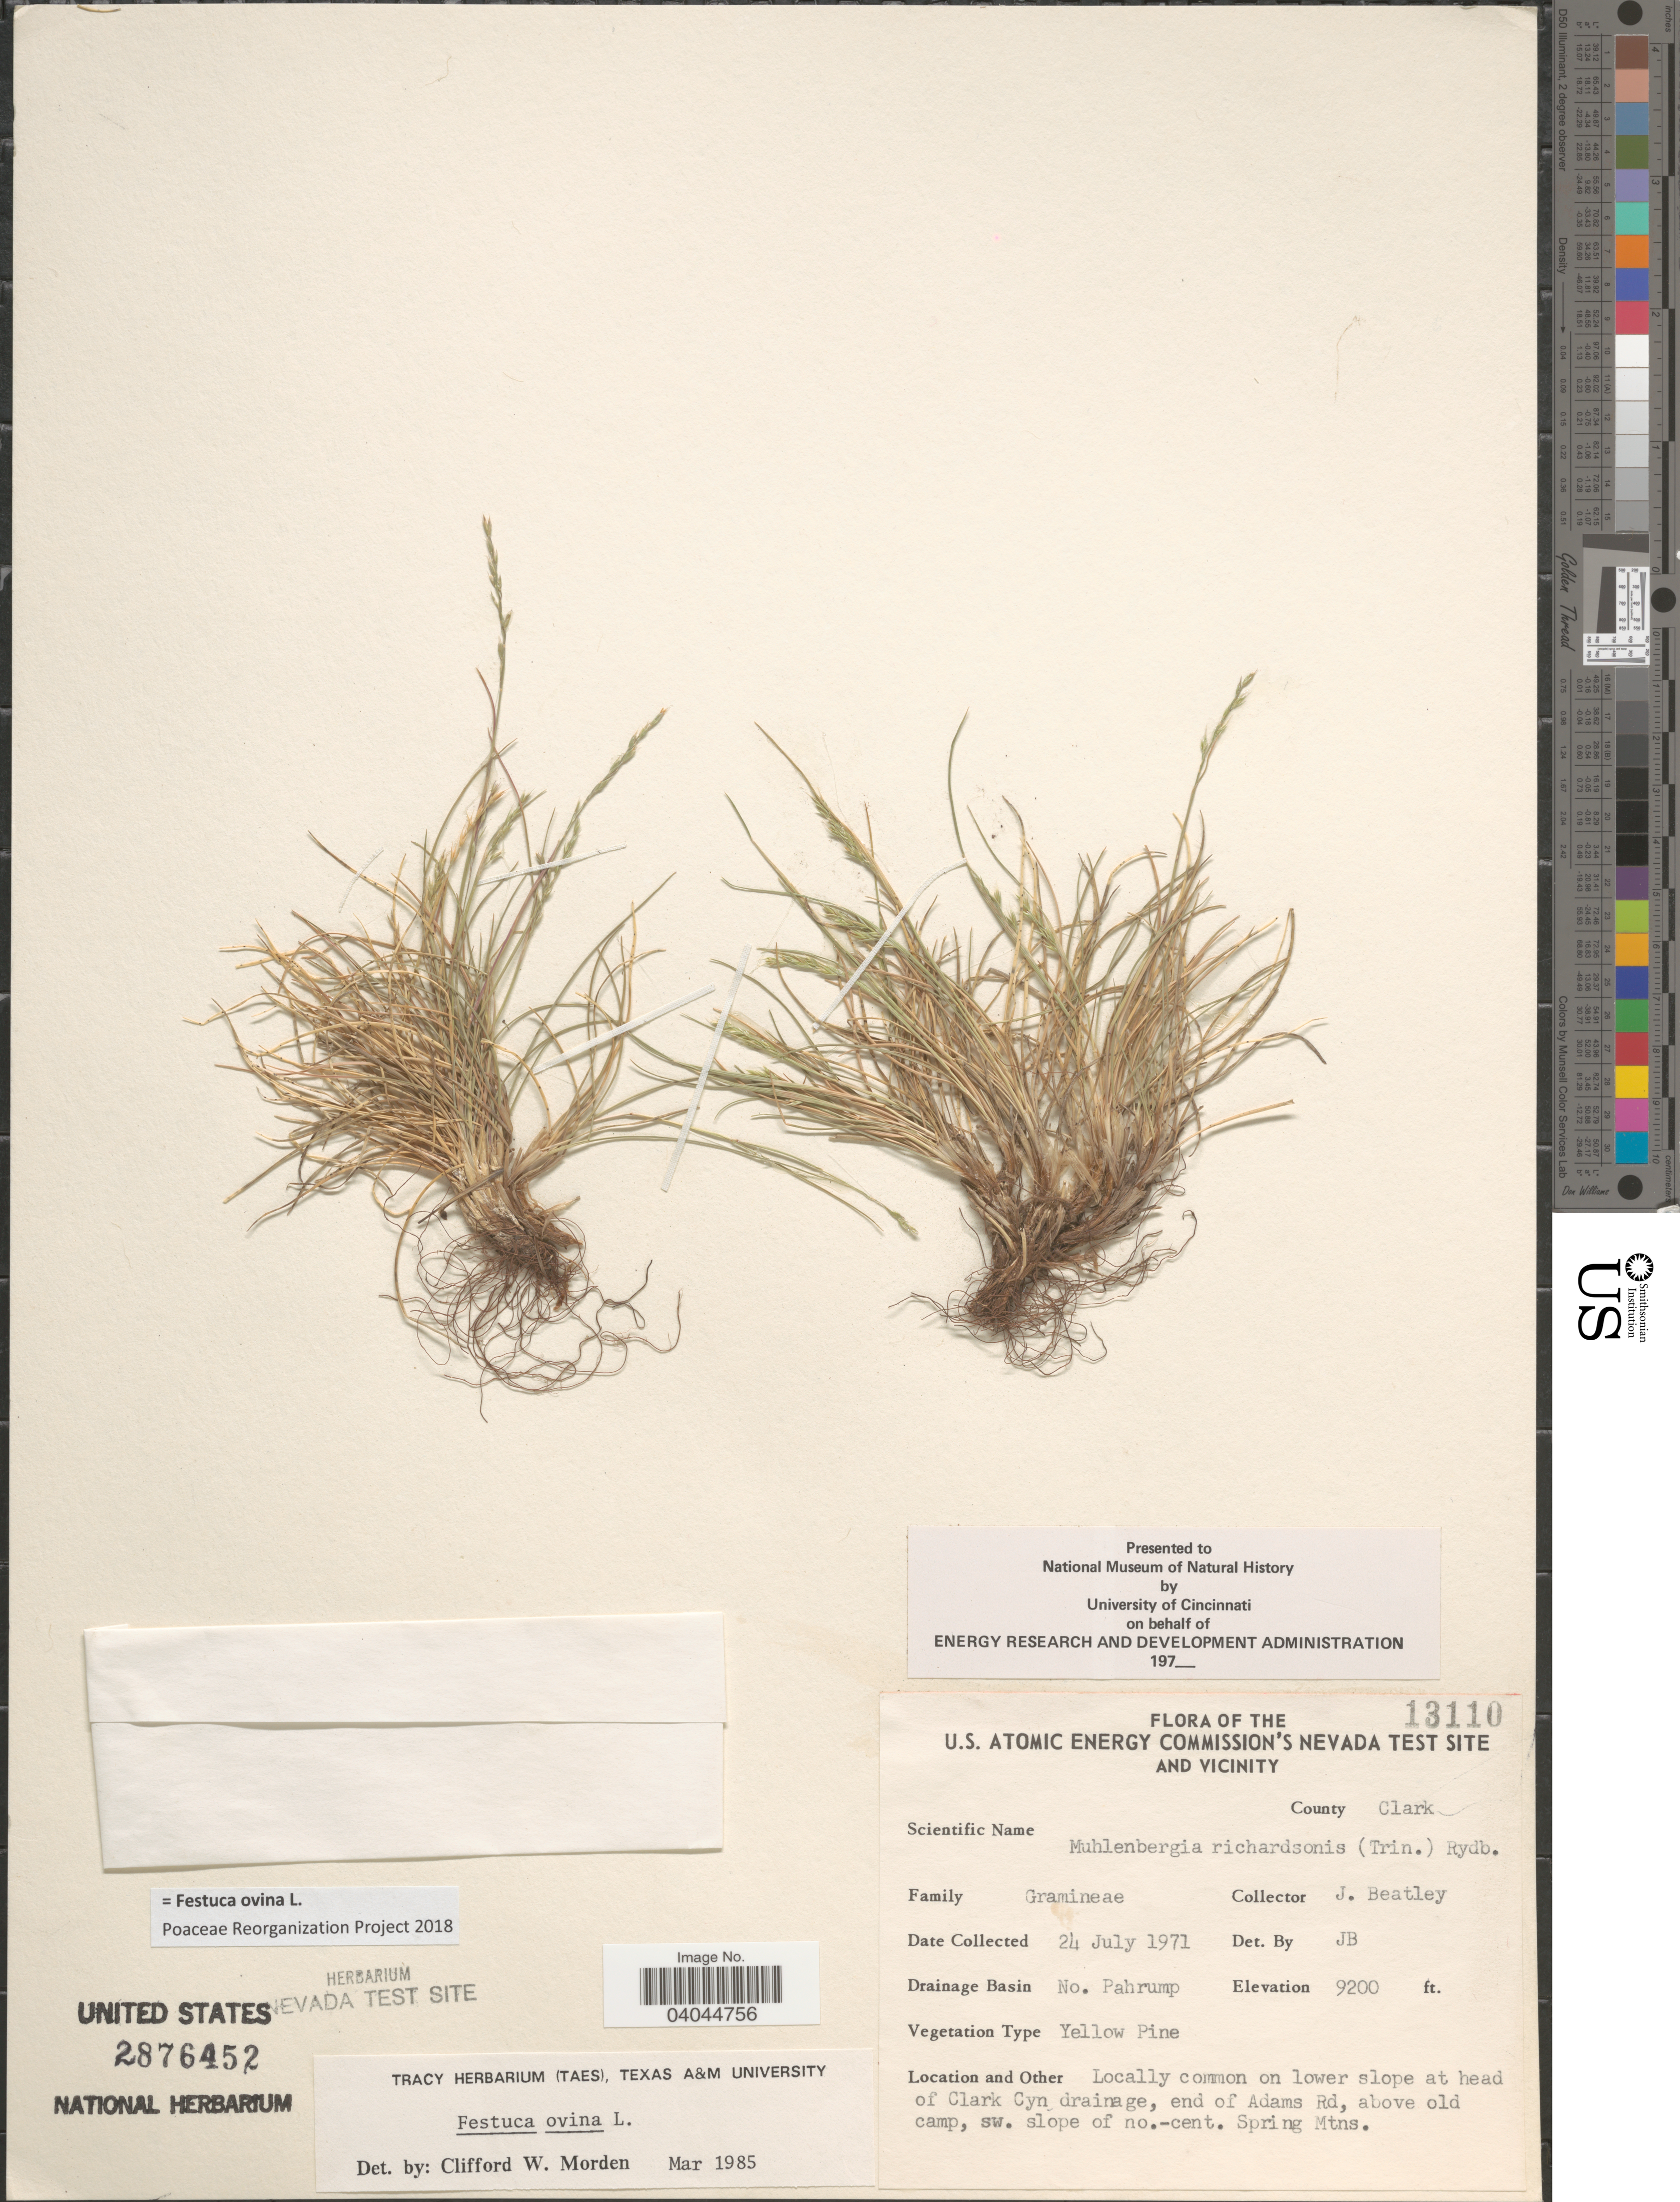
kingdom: Plantae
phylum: Tracheophyta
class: Liliopsida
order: Poales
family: Poaceae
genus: Festuca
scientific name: Festuca ovina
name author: L.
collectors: J. C. Beatley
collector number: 13110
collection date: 1971-07-24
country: United States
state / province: Nevada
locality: U.S. Atomic Energy Commision's Nevada Test Site and Vicinity. County Clark. On lower slope at head of Clark Cyn drainage, end of Adams Rd, above old camp, sw. slope of no.-cent. Spring Mtns.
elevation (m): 2804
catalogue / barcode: US 2876452